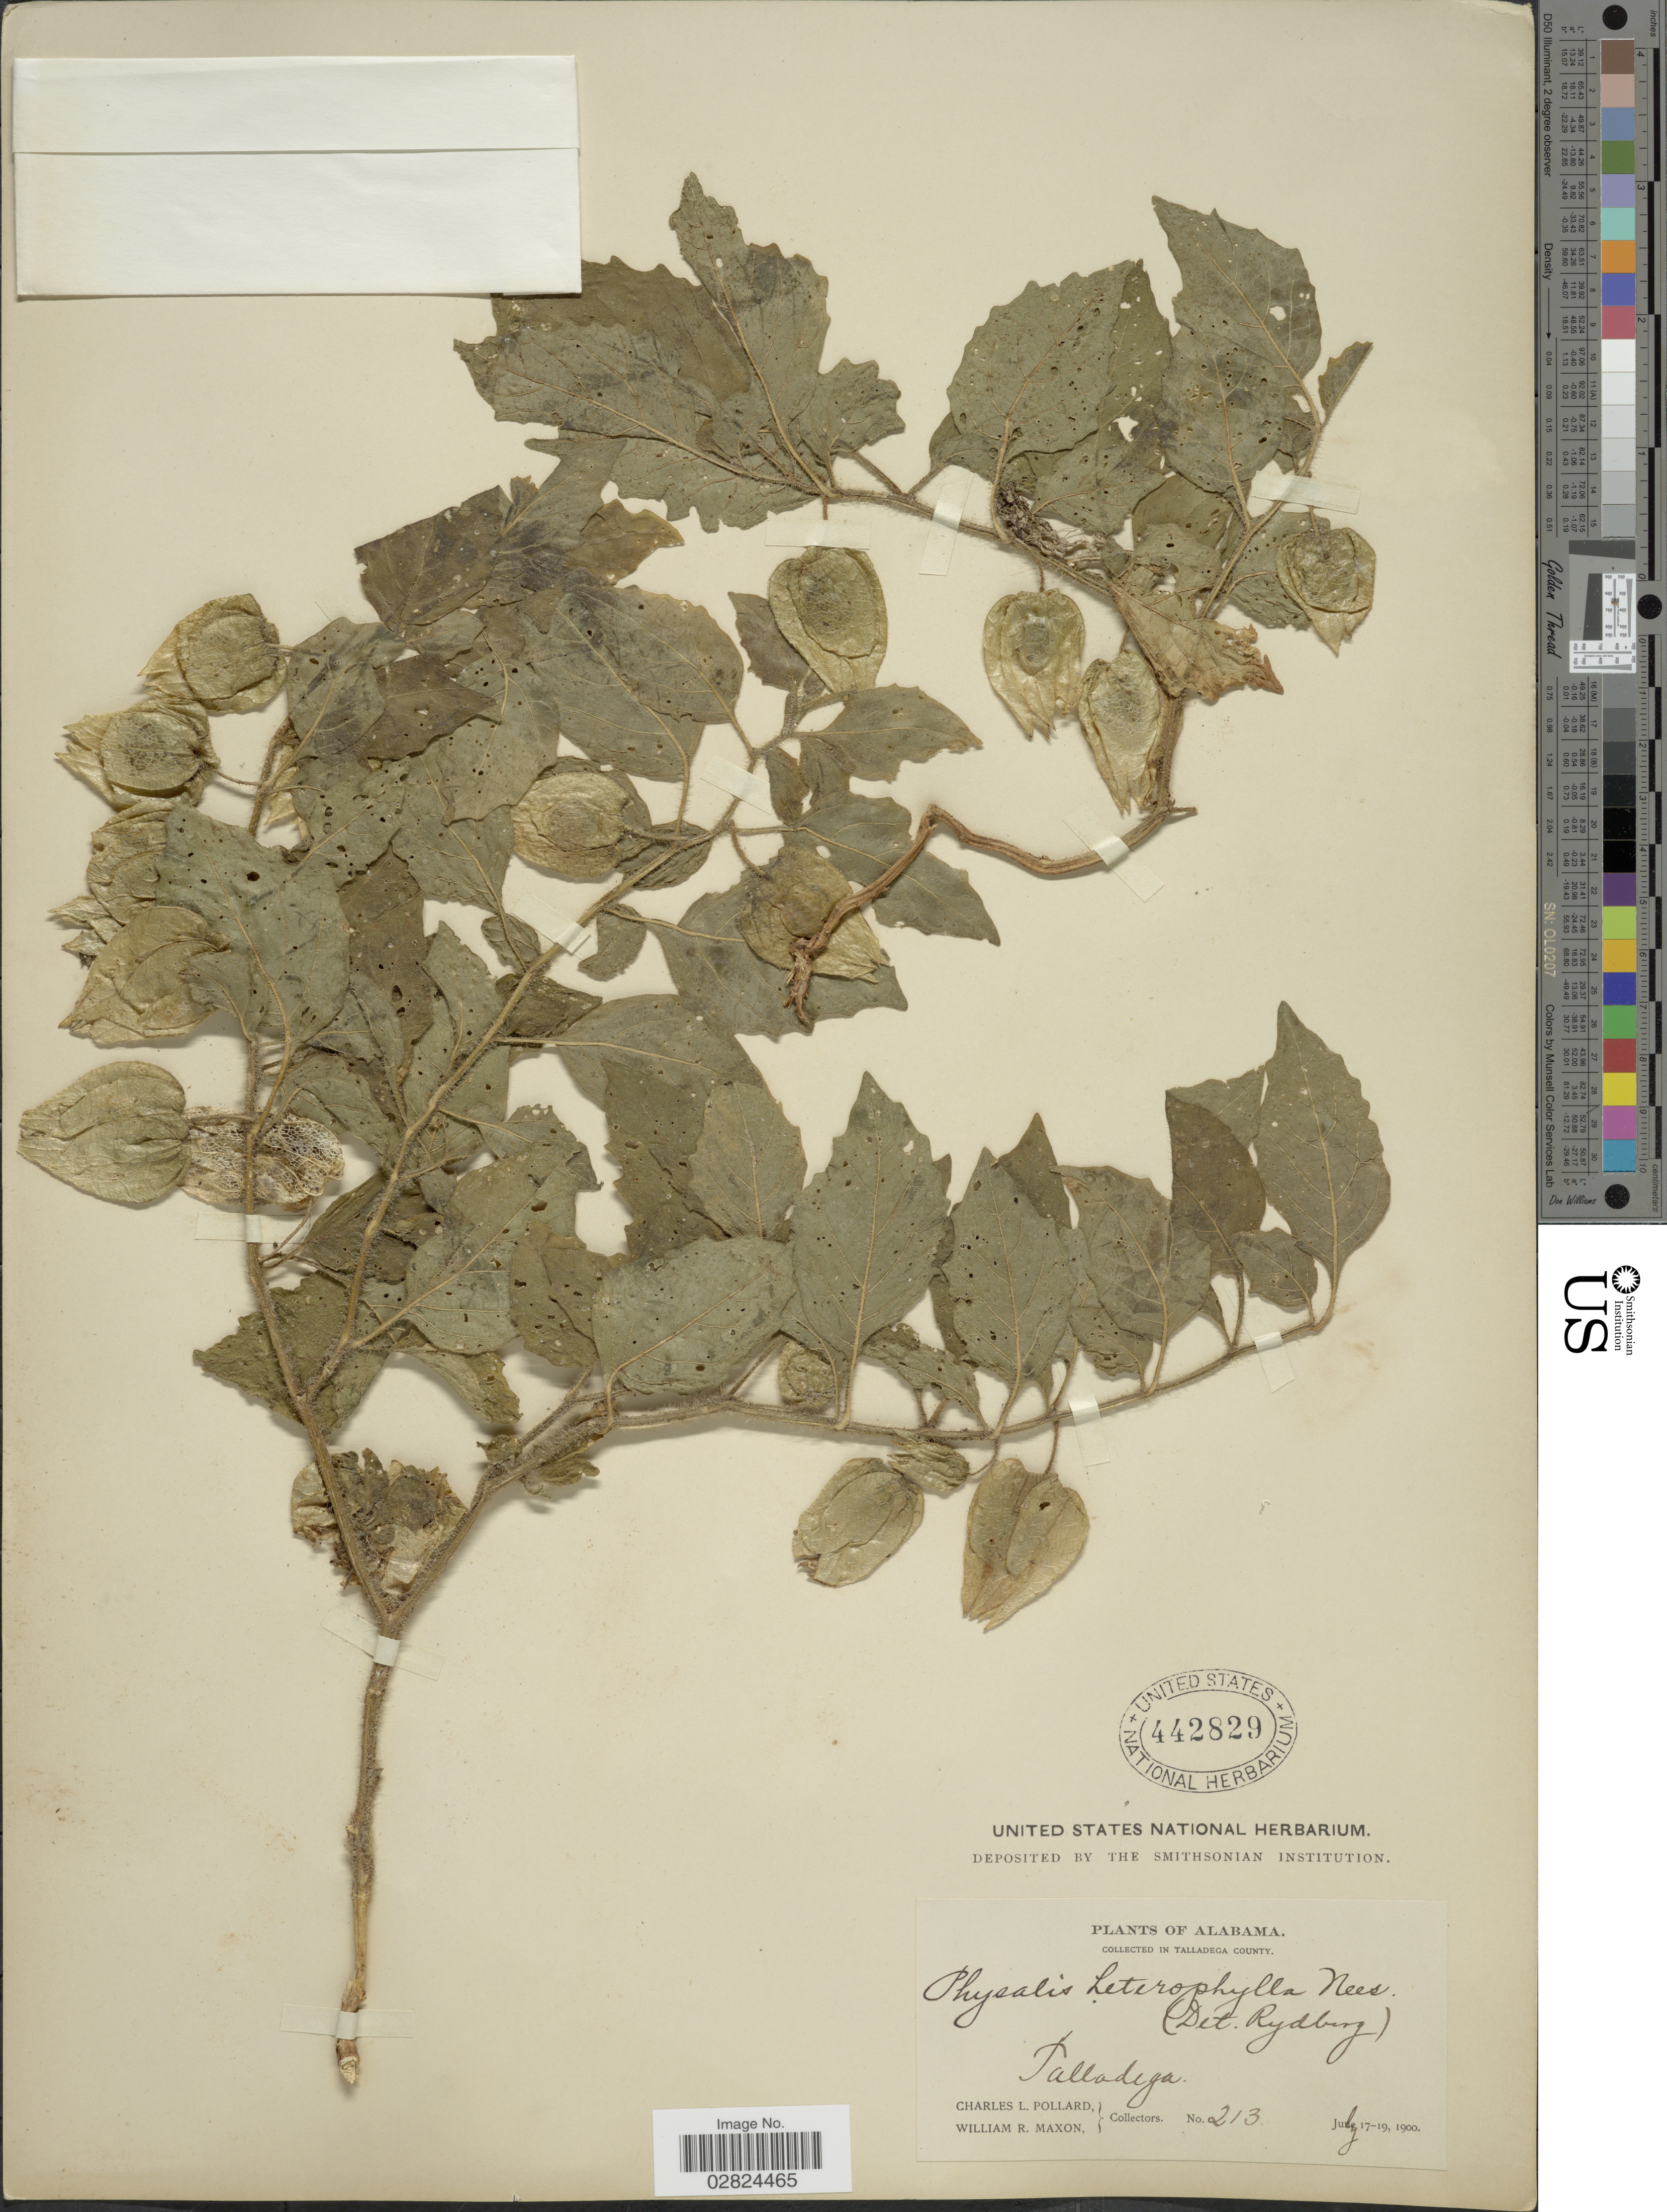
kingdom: Plantae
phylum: Tracheophyta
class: Magnoliopsida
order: Solanales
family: Solanaceae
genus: Physalis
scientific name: Physalis virginiana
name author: Mill.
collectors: C. L. Pollard & W. R. Maxon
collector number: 213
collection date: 1900-07-17/1900-07-19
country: United States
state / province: Alabama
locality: Talladega County, Talladega.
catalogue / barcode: US 442829